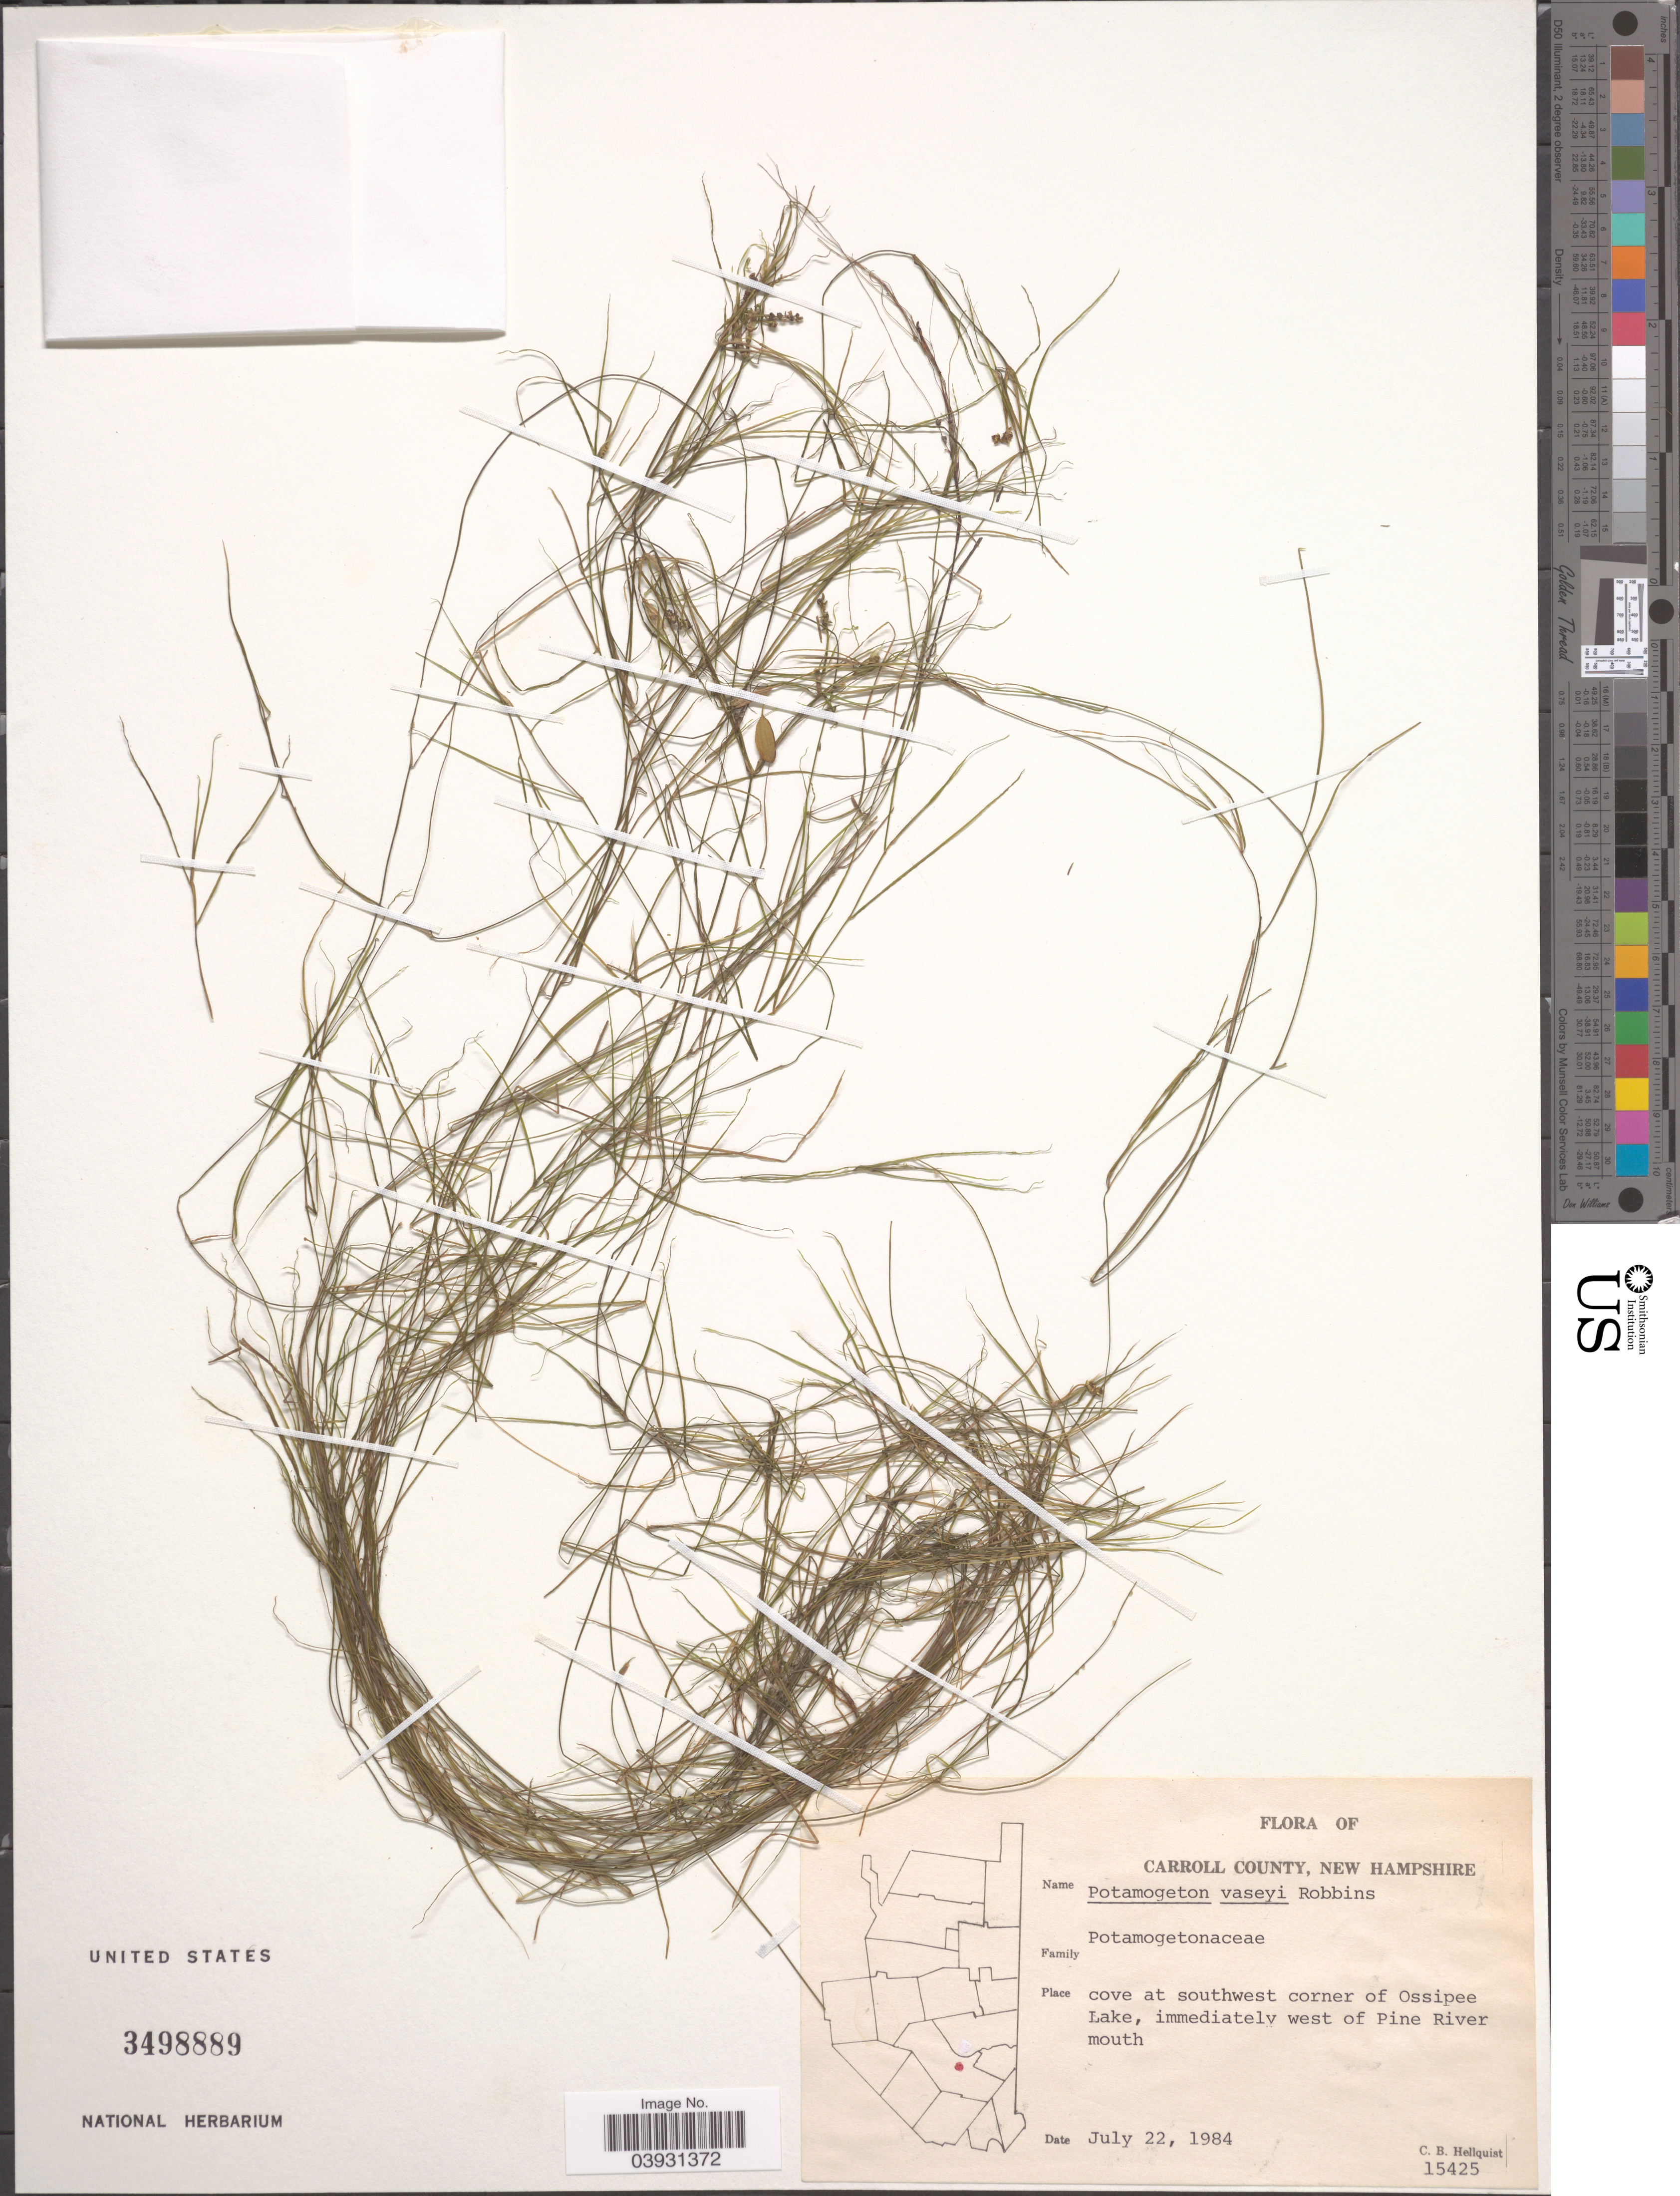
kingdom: Plantae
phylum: Tracheophyta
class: Liliopsida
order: Alismatales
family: Potamogetonaceae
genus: Potamogeton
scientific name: Potamogeton vaseyi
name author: J.W. Robbins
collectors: C. Hellquist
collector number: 15425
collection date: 1984-07-22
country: United States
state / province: New Hampshire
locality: Carroll County. Cove at southwest corner of Ossipee Lake, immediately west of Pine River mouth.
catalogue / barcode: US 3498889